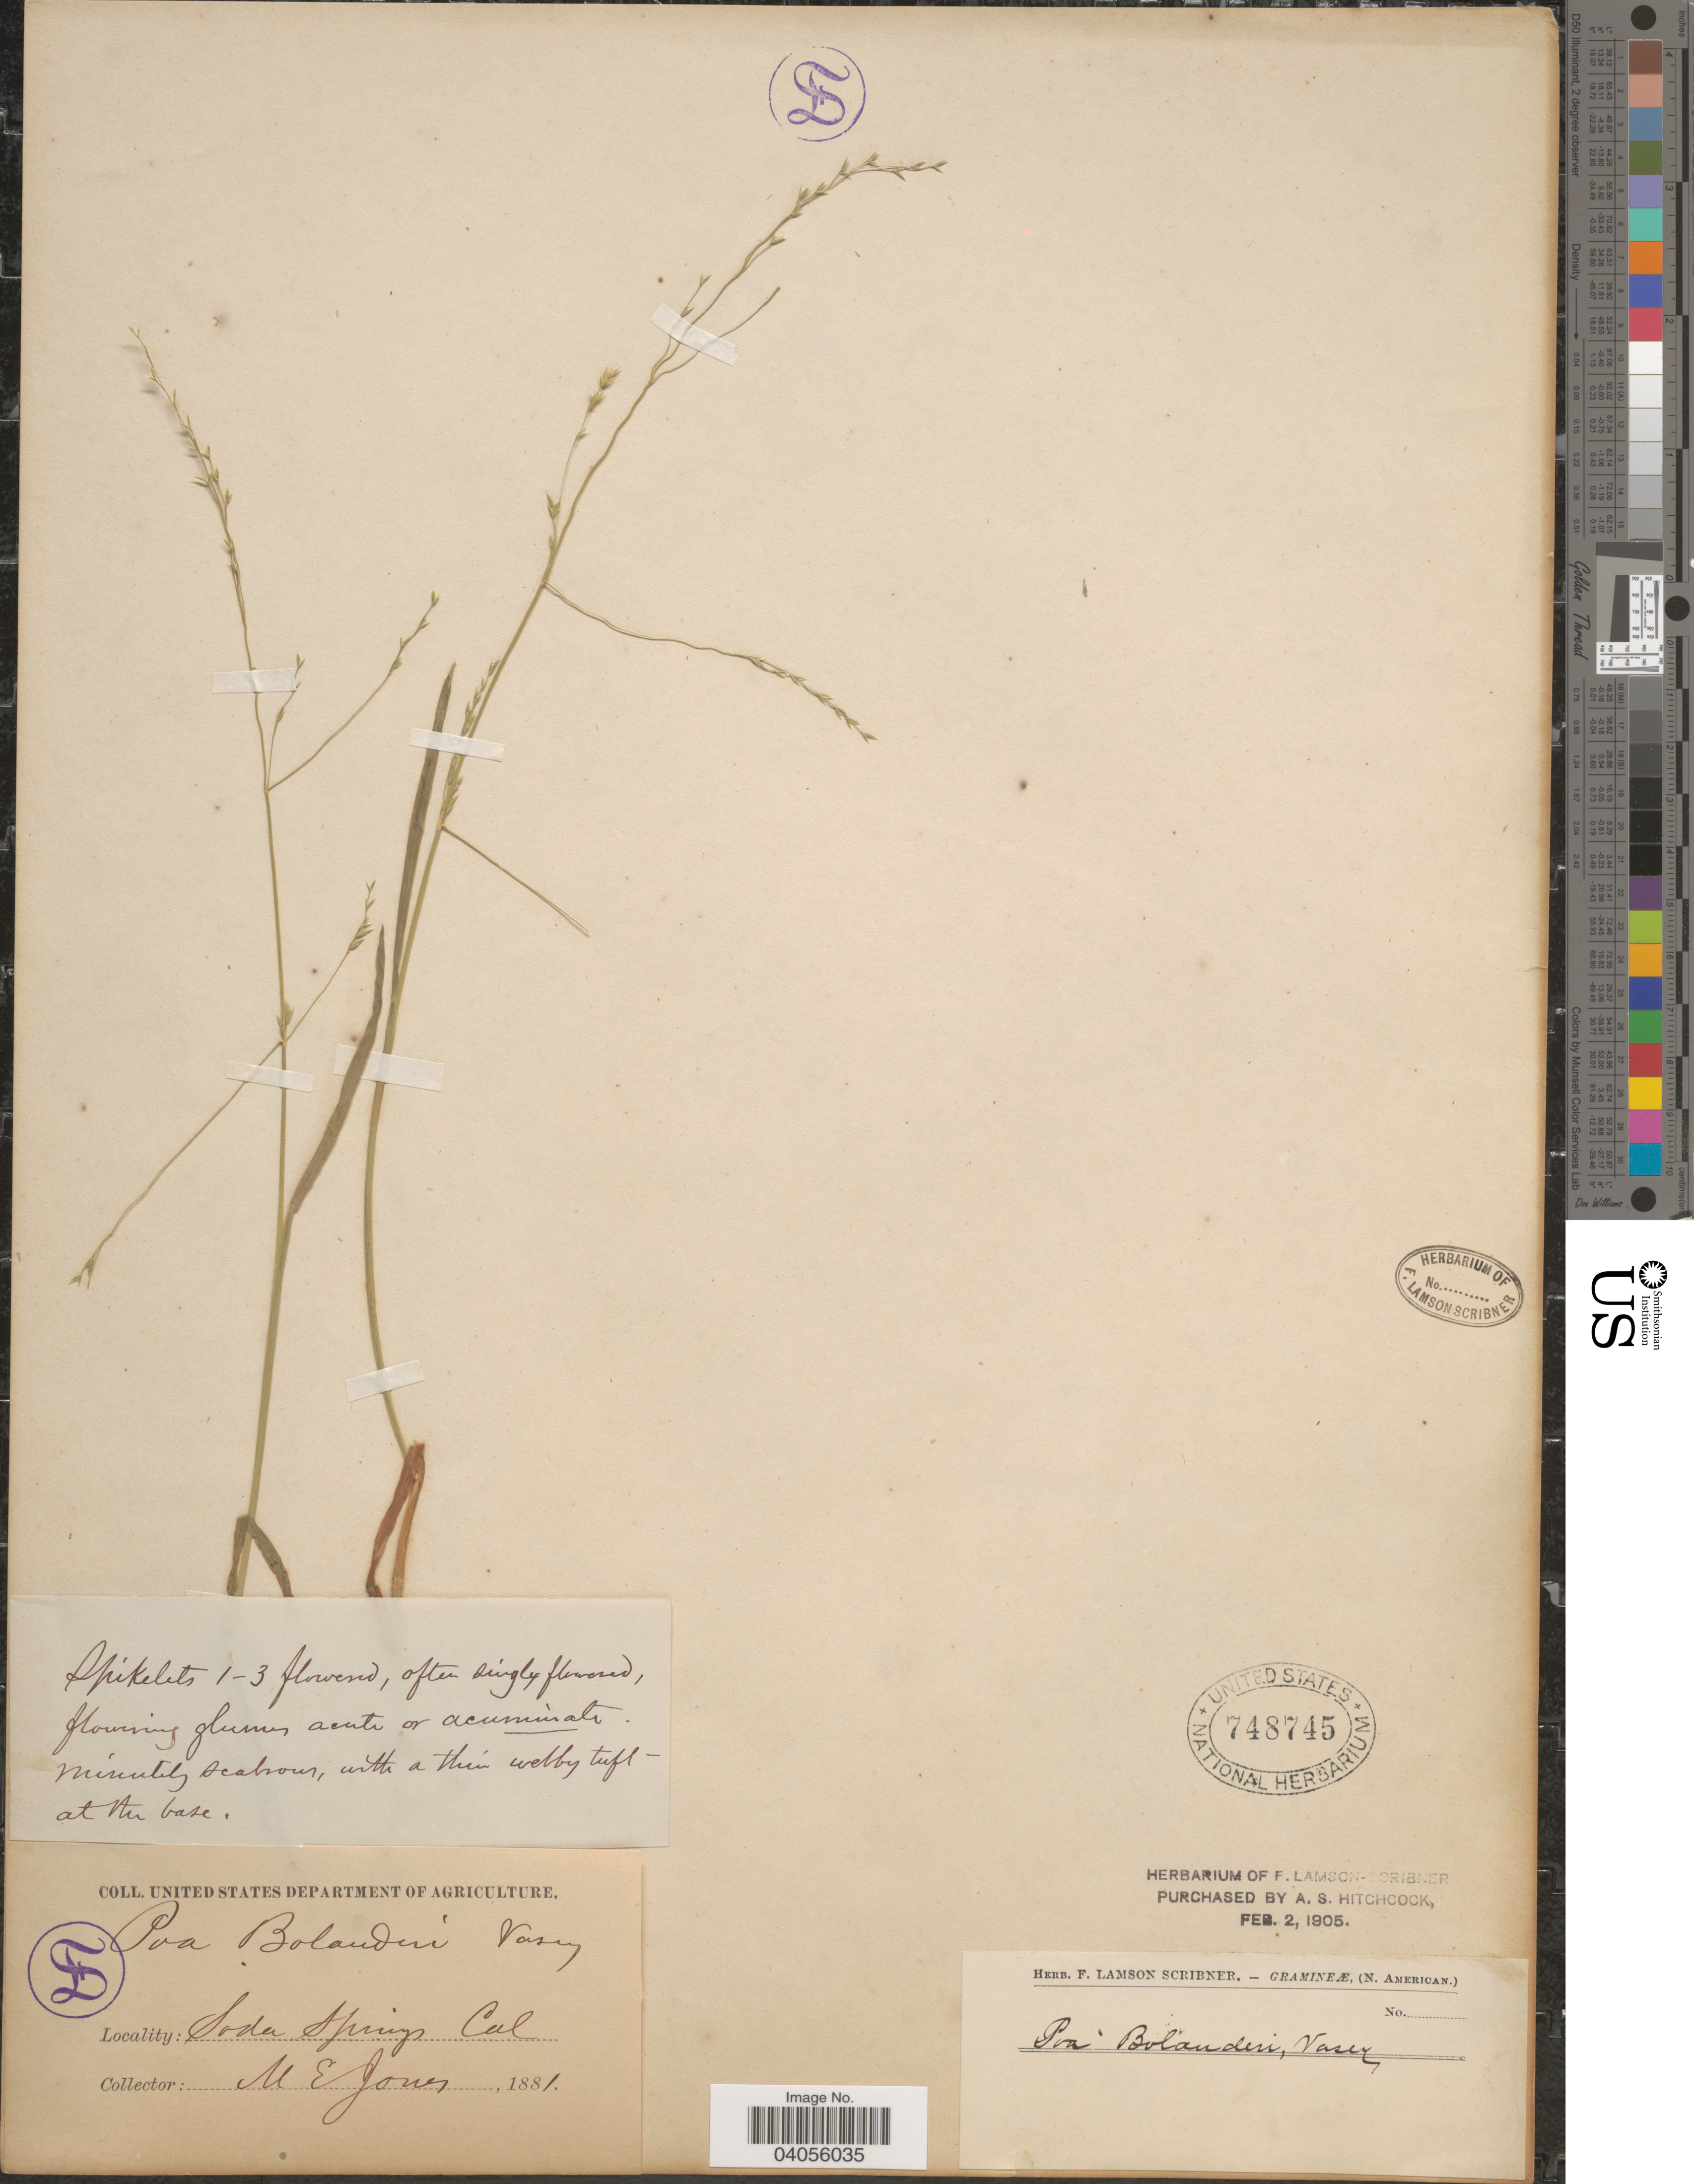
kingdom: Plantae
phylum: Tracheophyta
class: Liliopsida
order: Poales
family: Poaceae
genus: Poa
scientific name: Poa bolanderi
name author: Vasey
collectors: M. E. Jones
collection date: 1881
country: United States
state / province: California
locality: Soda Springs.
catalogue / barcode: US 748745